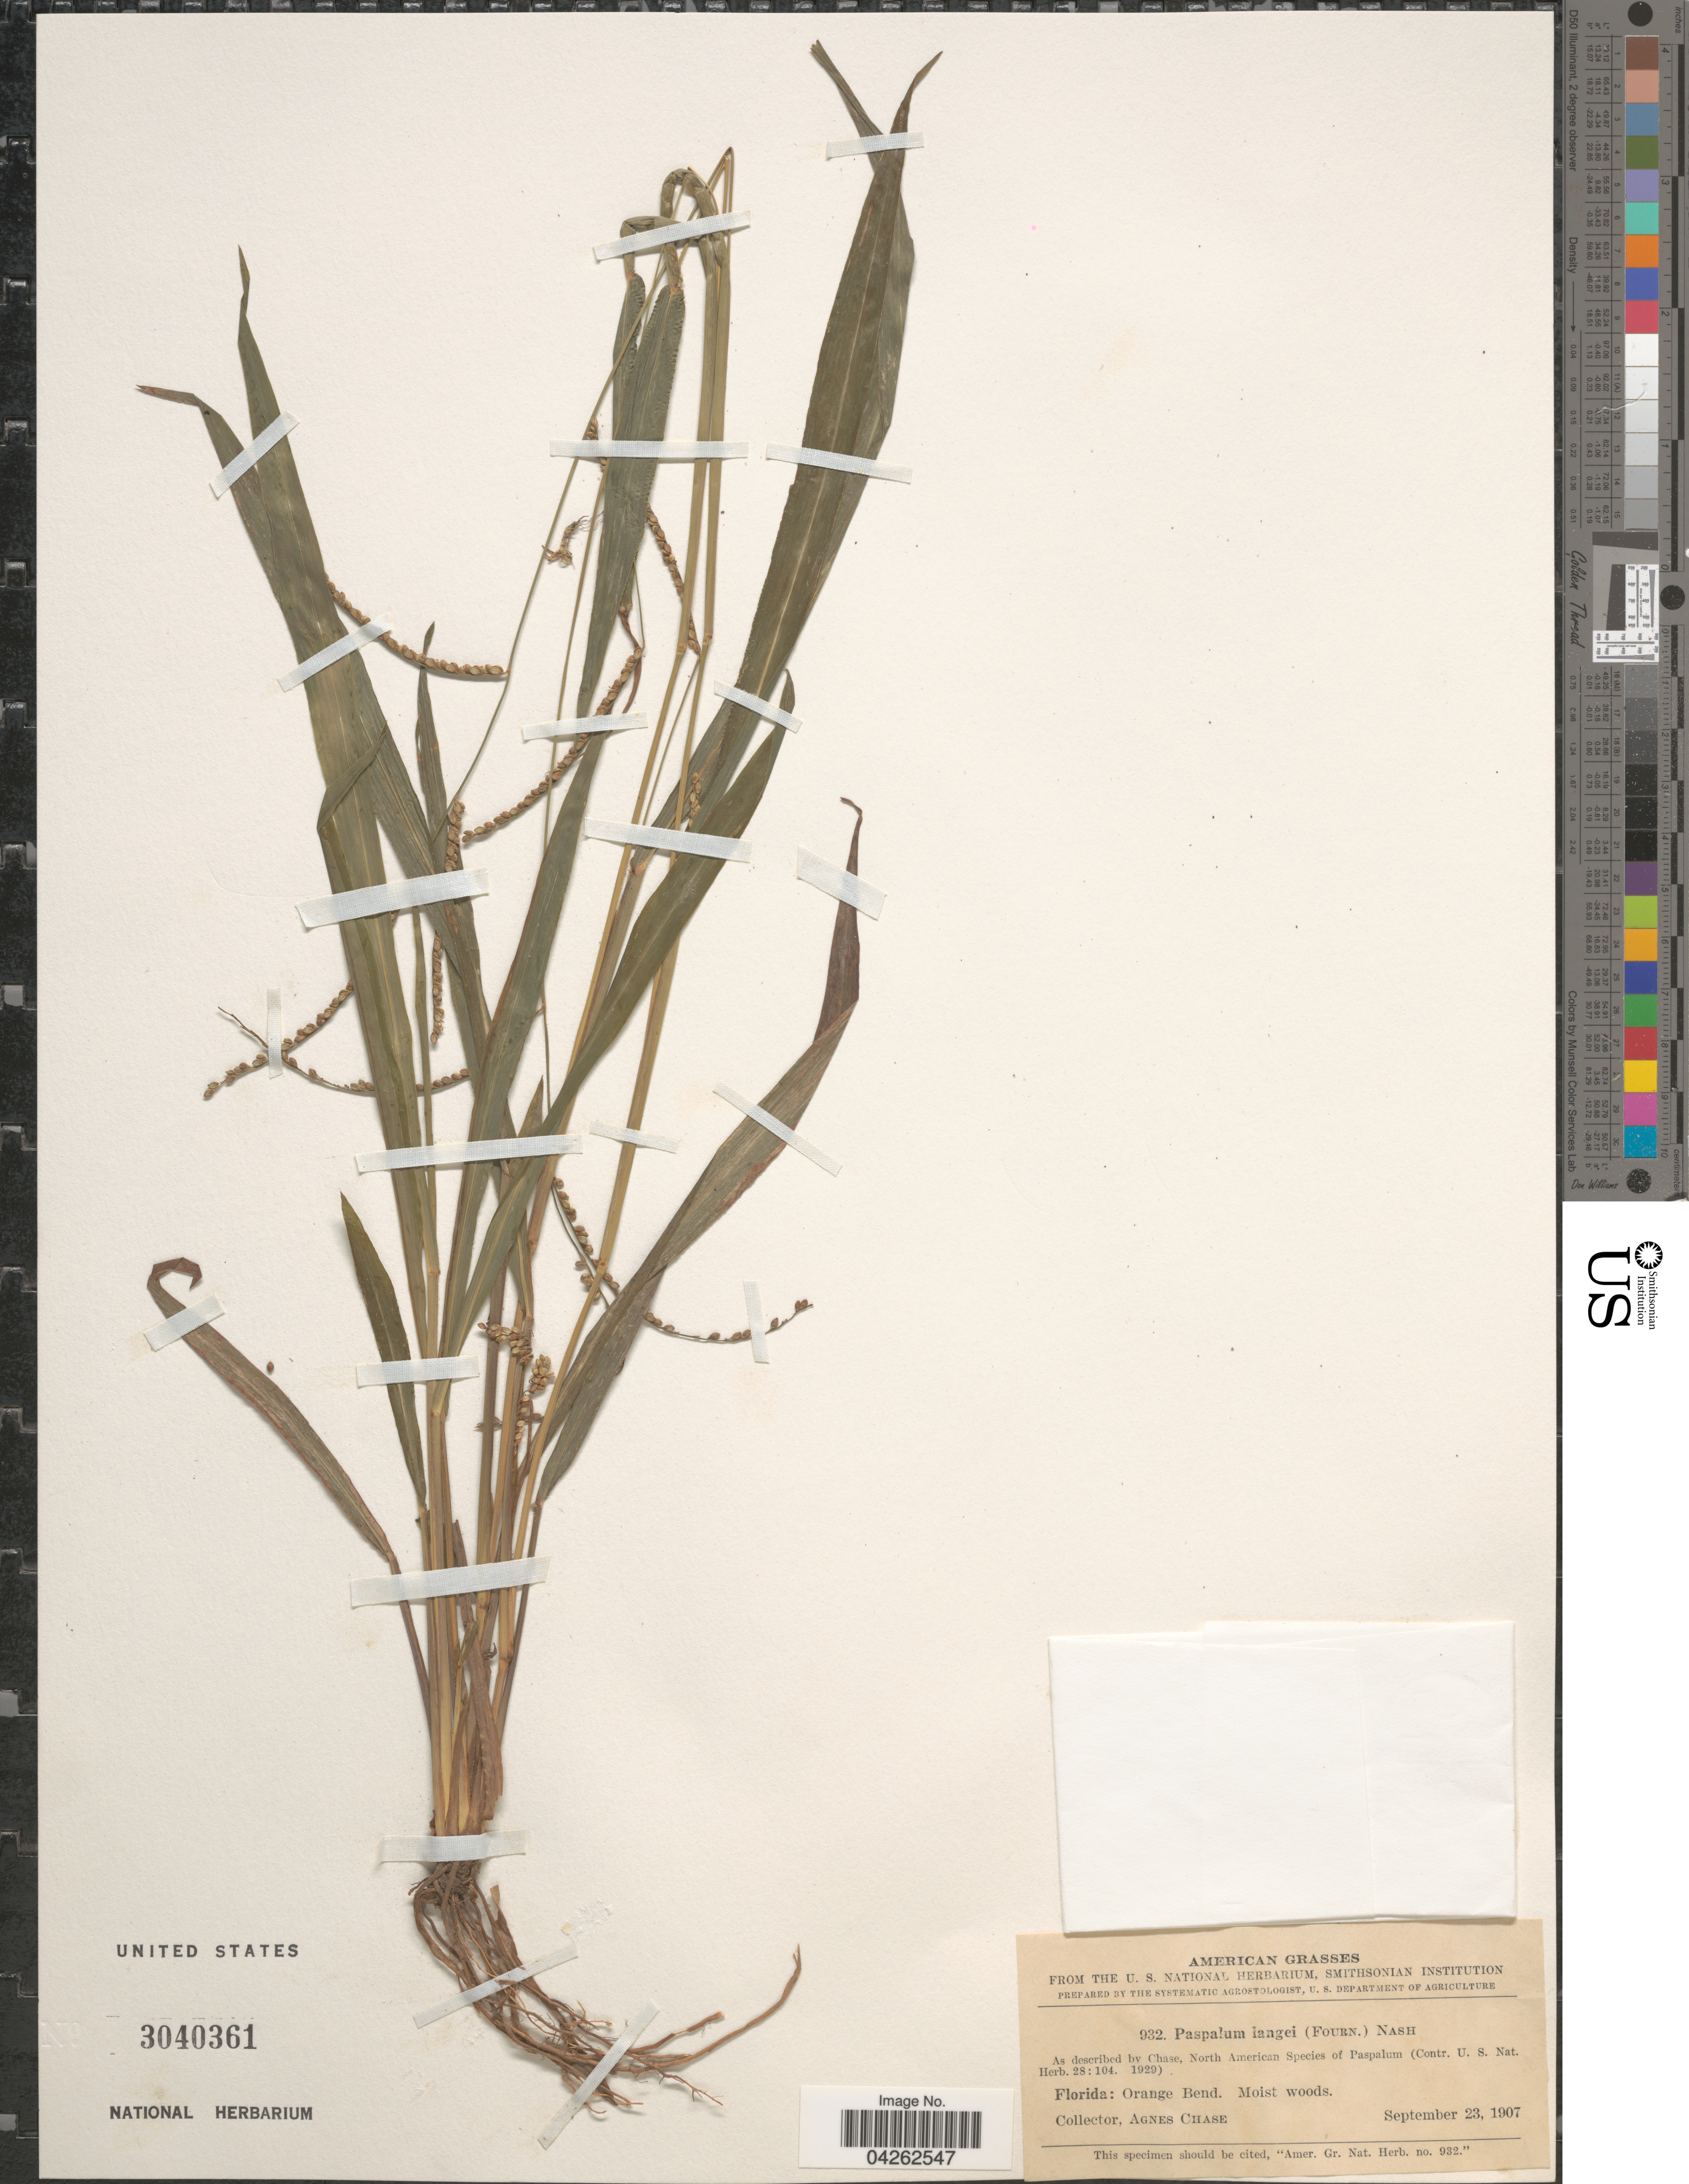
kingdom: Plantae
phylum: Tracheophyta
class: Liliopsida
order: Poales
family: Poaceae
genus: Paspalum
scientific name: Paspalum langei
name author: (E. Fourn.) Nash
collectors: A. Chase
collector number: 932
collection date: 1907-09-23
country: United States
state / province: Florida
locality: Orange Bend.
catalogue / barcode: US 3040361